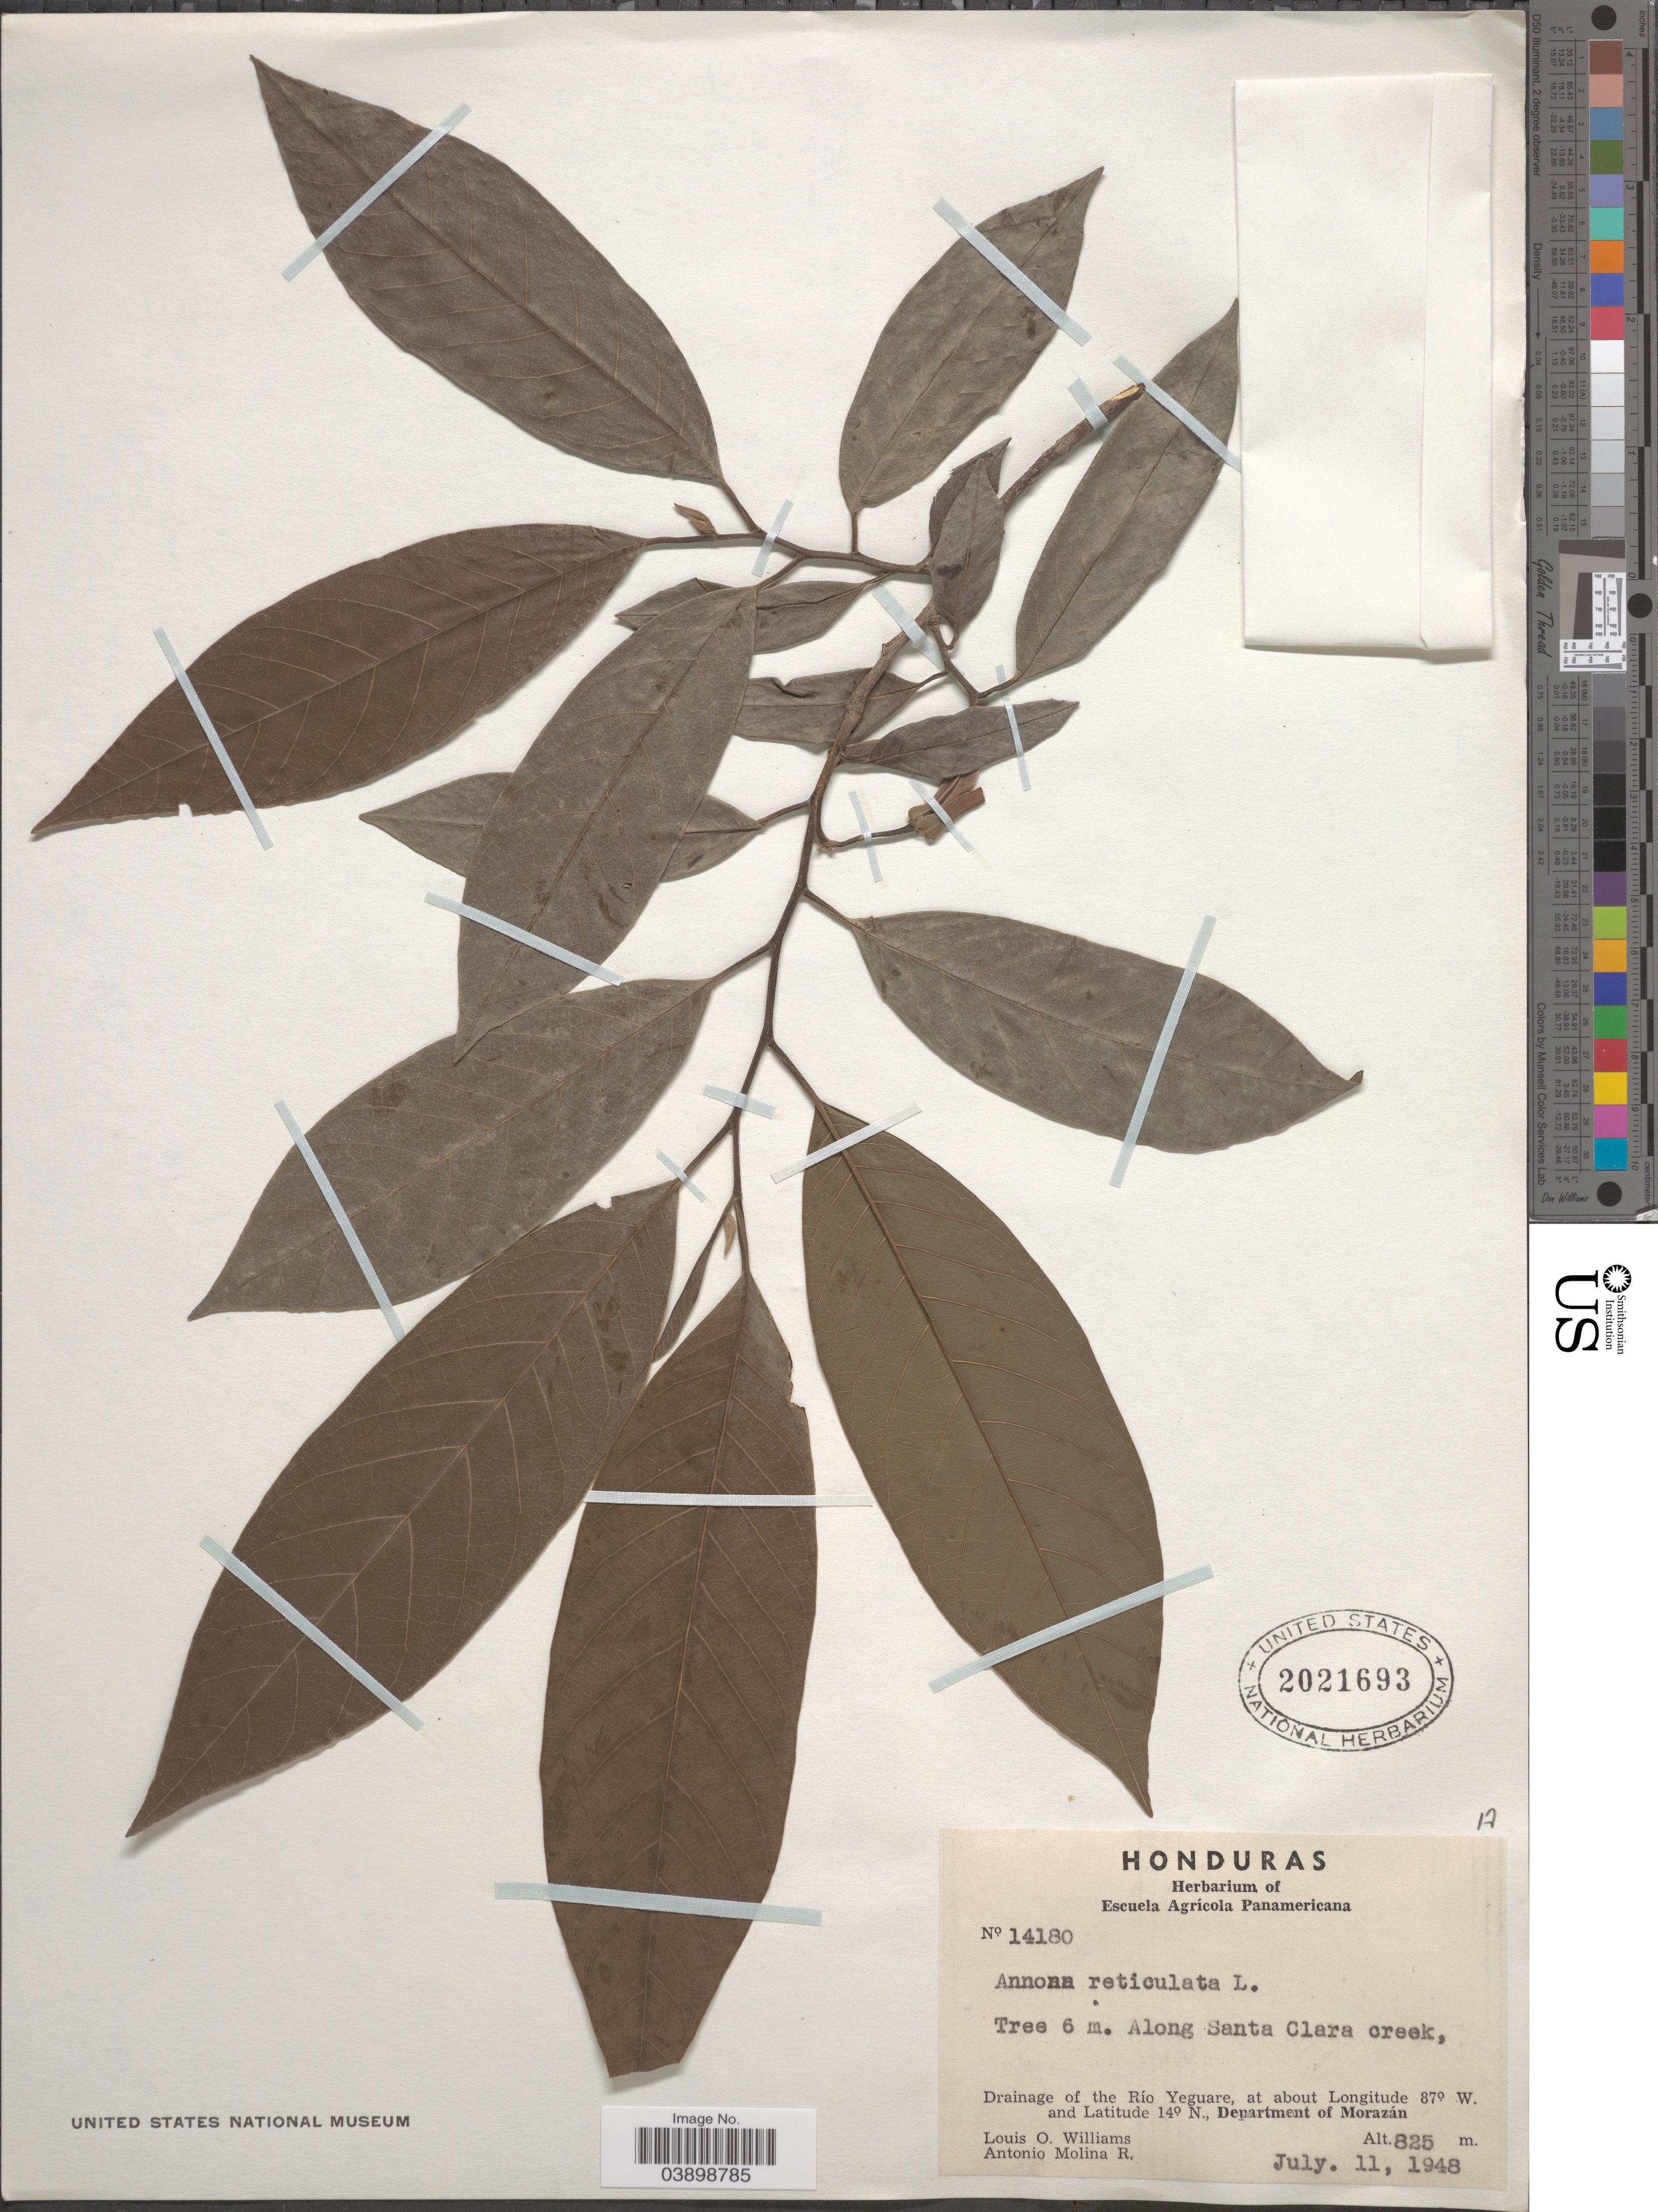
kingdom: Plantae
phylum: Tracheophyta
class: Magnoliopsida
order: Magnoliales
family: Annonaceae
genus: Annona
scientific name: Annona reticulata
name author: L.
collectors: L. O. Williams & A. Molina R.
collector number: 14180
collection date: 1948-07-11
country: Honduras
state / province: Fco. Morazán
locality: Drainage of the Río Yeguare, Department of Morazán.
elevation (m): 825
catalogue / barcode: US 2021693